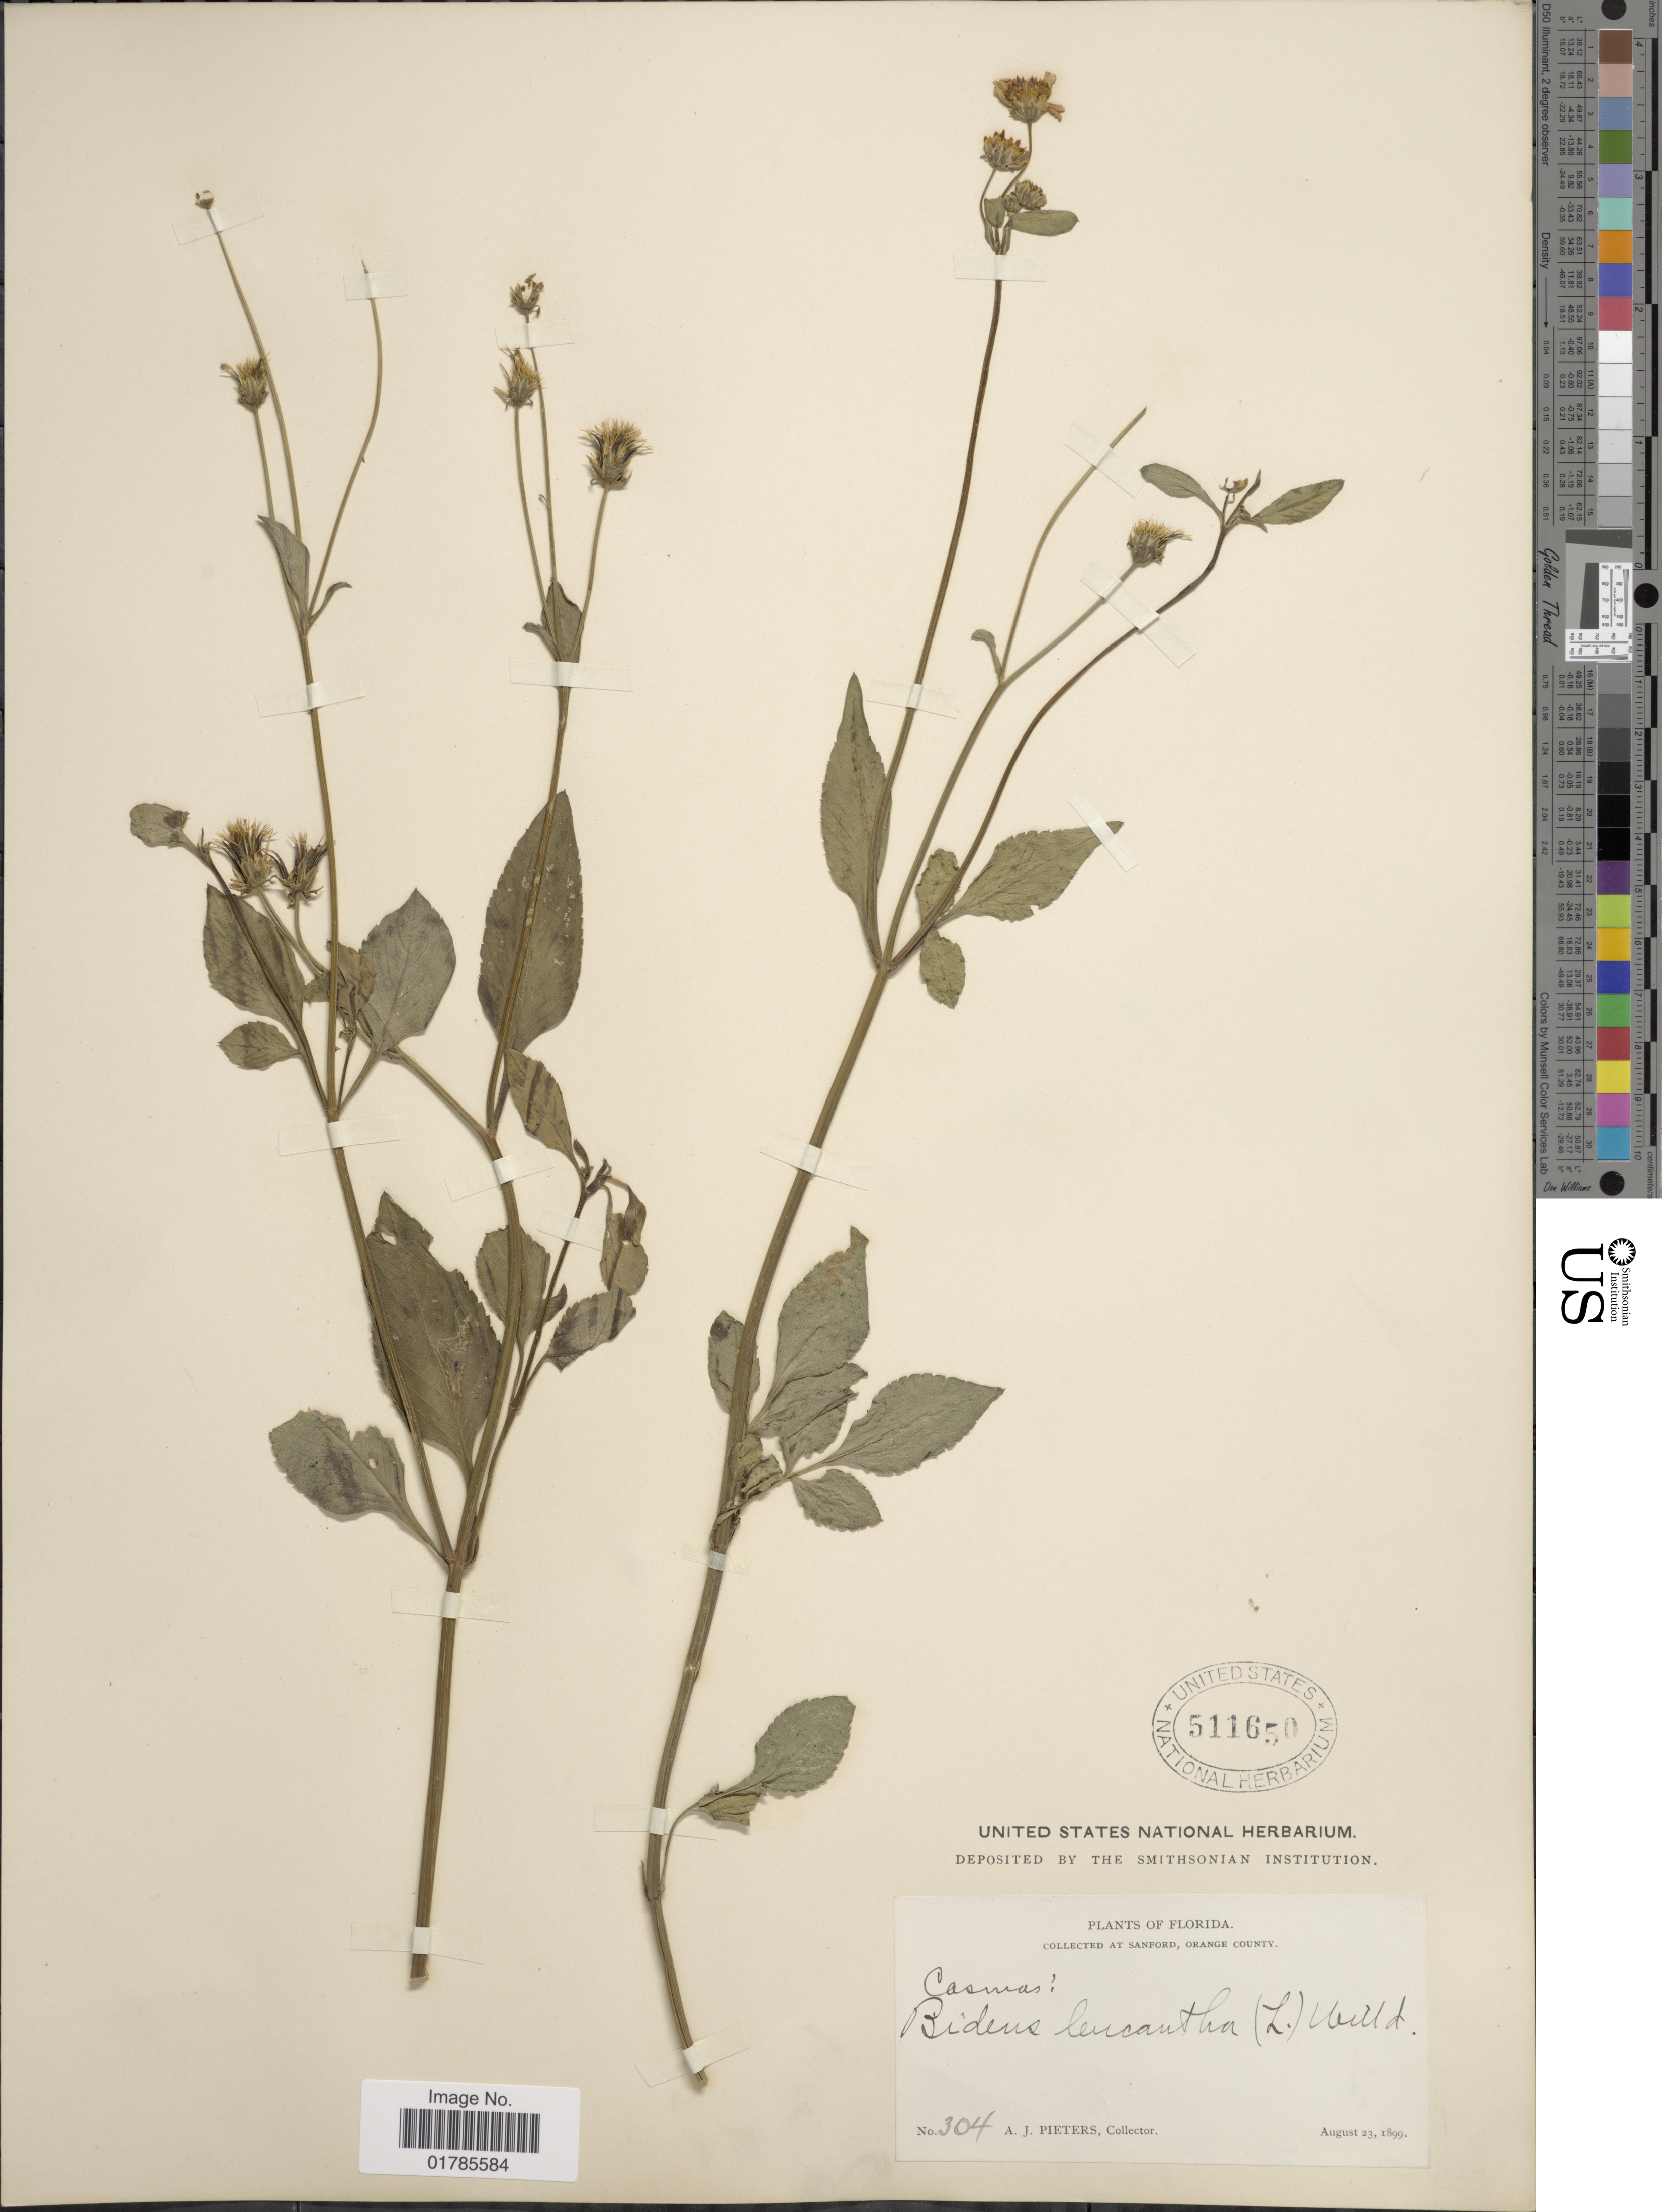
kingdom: Plantae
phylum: Tracheophyta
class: Magnoliopsida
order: Asterales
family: Asteraceae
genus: Bidens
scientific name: Bidens alba var. radiata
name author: (Sch. Bip.) R.E. Ballard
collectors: A. Pieters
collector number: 304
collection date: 1899-08-23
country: United States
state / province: Florida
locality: Sanford, Orange County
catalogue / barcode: US 511650